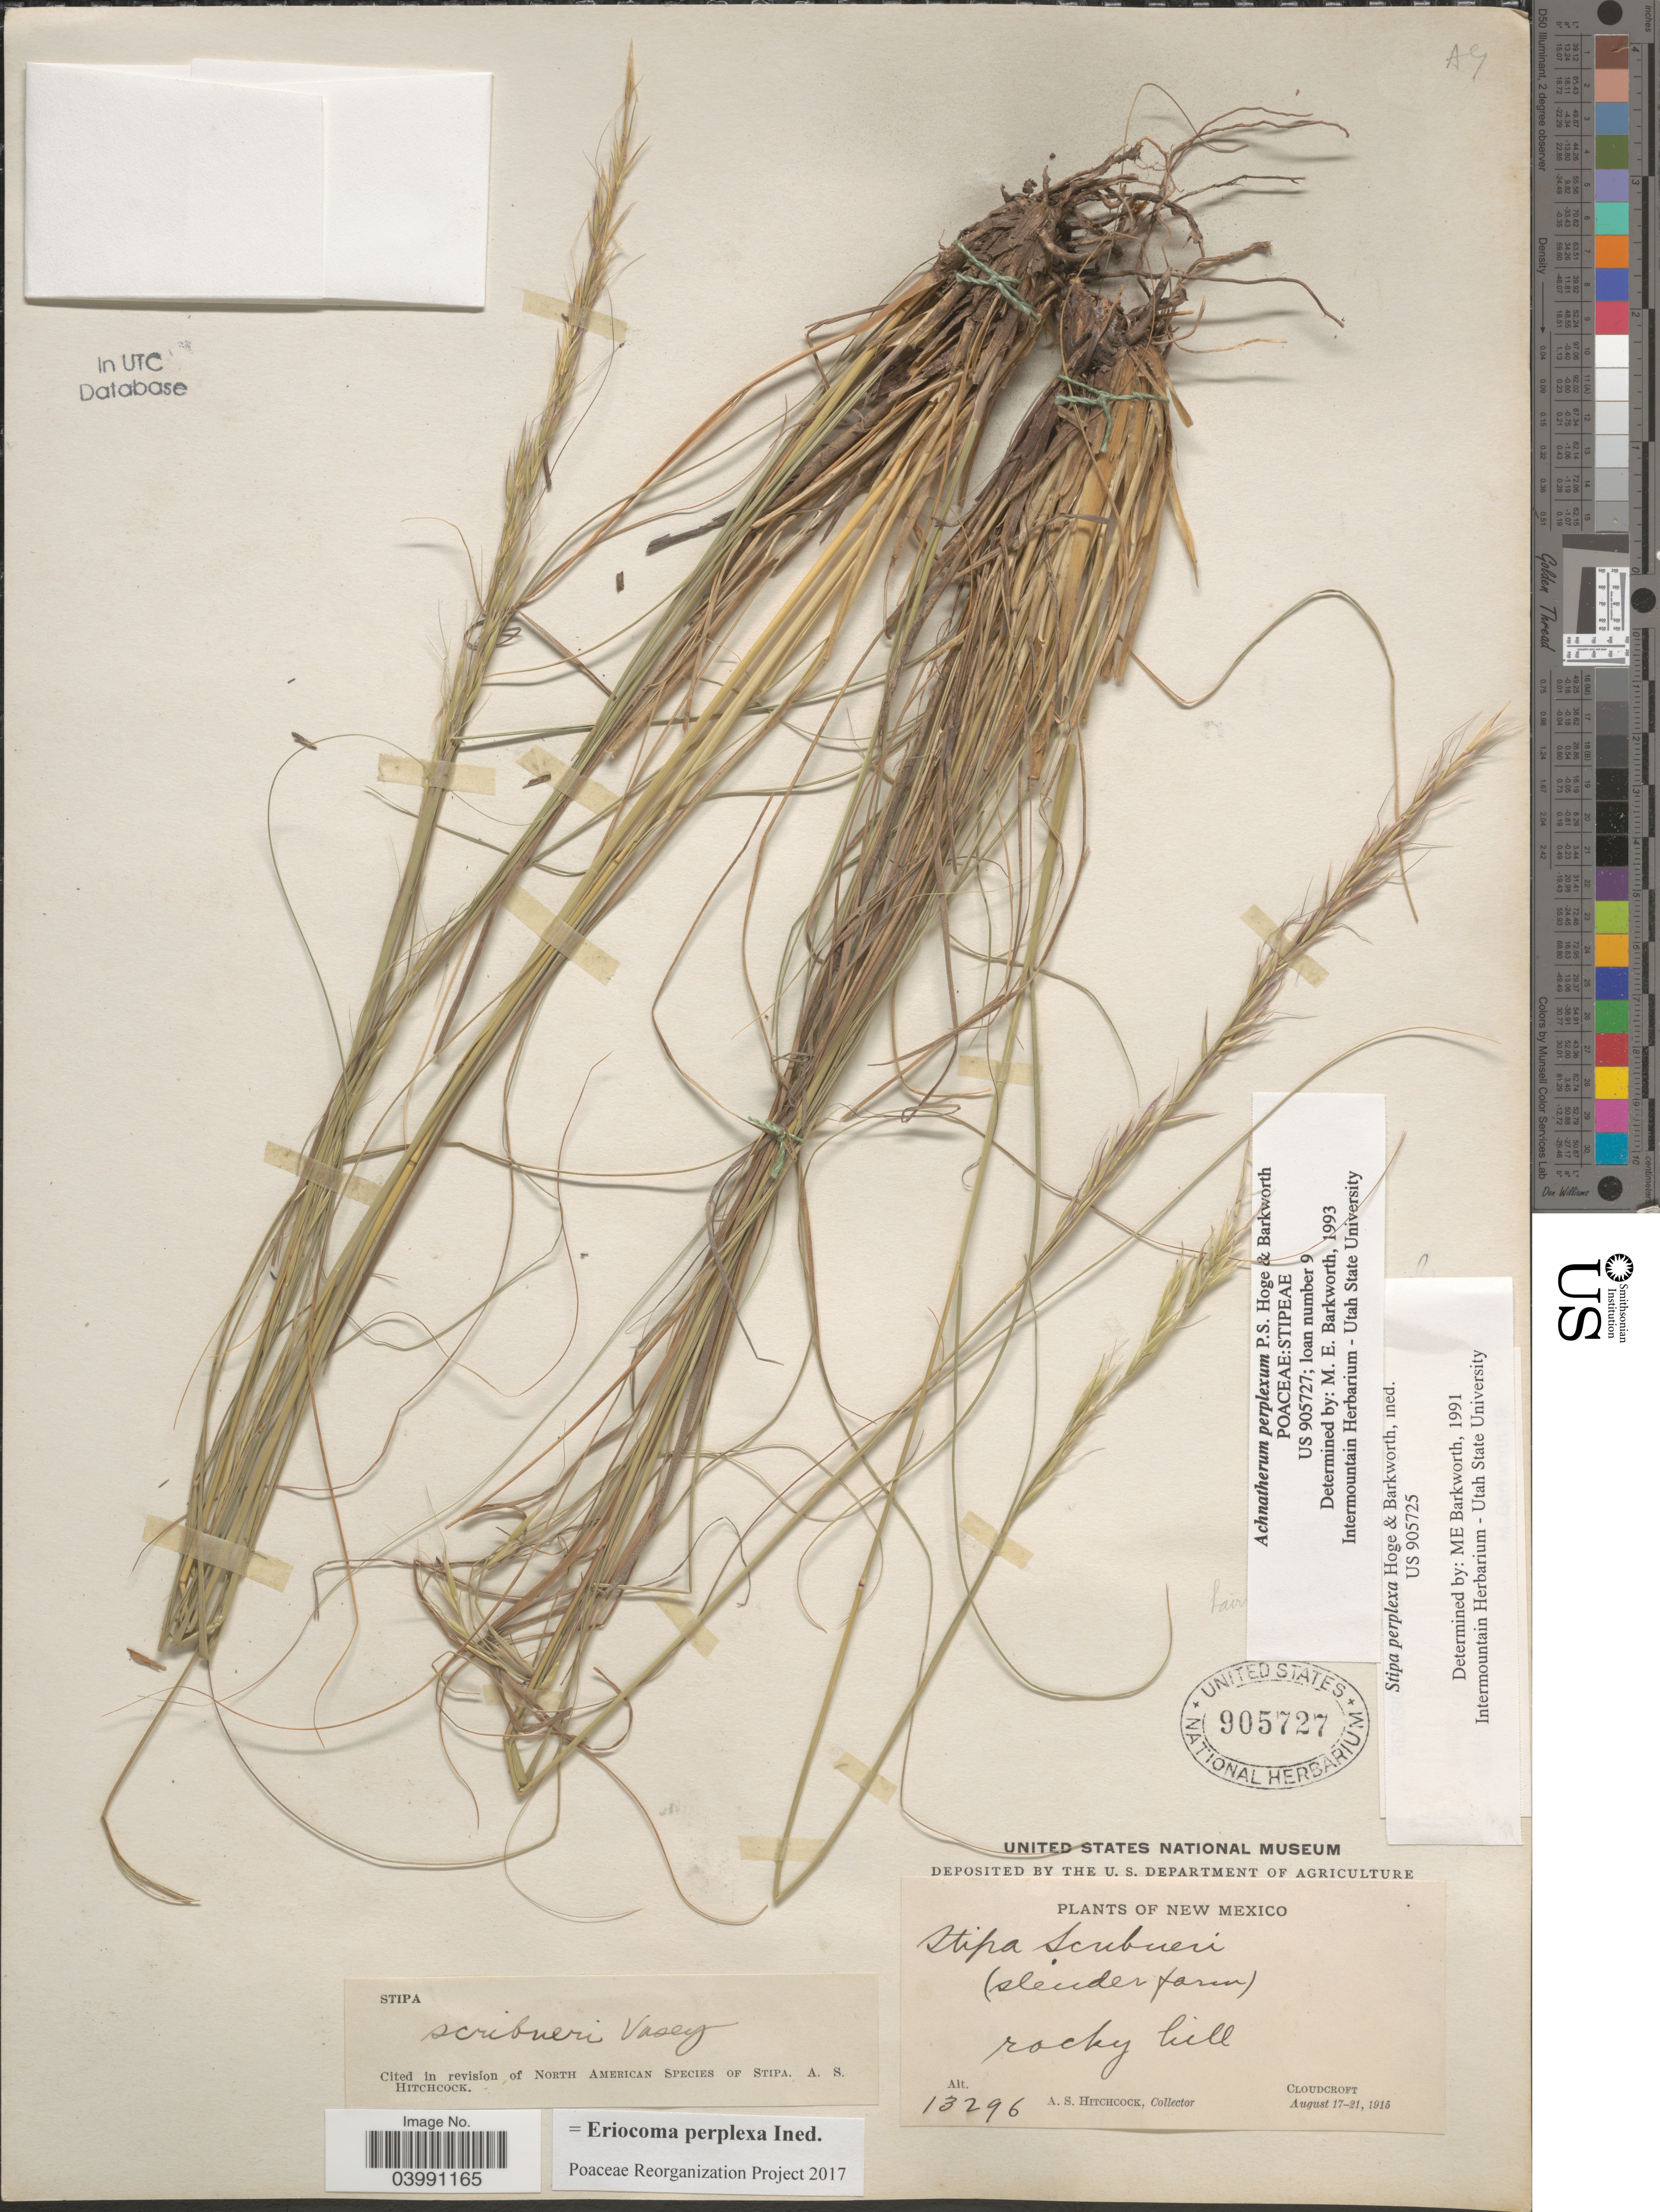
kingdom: Plantae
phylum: Tracheophyta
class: Liliopsida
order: Poales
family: Poaceae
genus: Eriocoma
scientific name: Eriocoma perplexa ined.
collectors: A. S. Hitchcock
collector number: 13296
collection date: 1915-08-17/1915-08-21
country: United States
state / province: New Mexico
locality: Rocky hill, Cloudcroft.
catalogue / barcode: US 905727